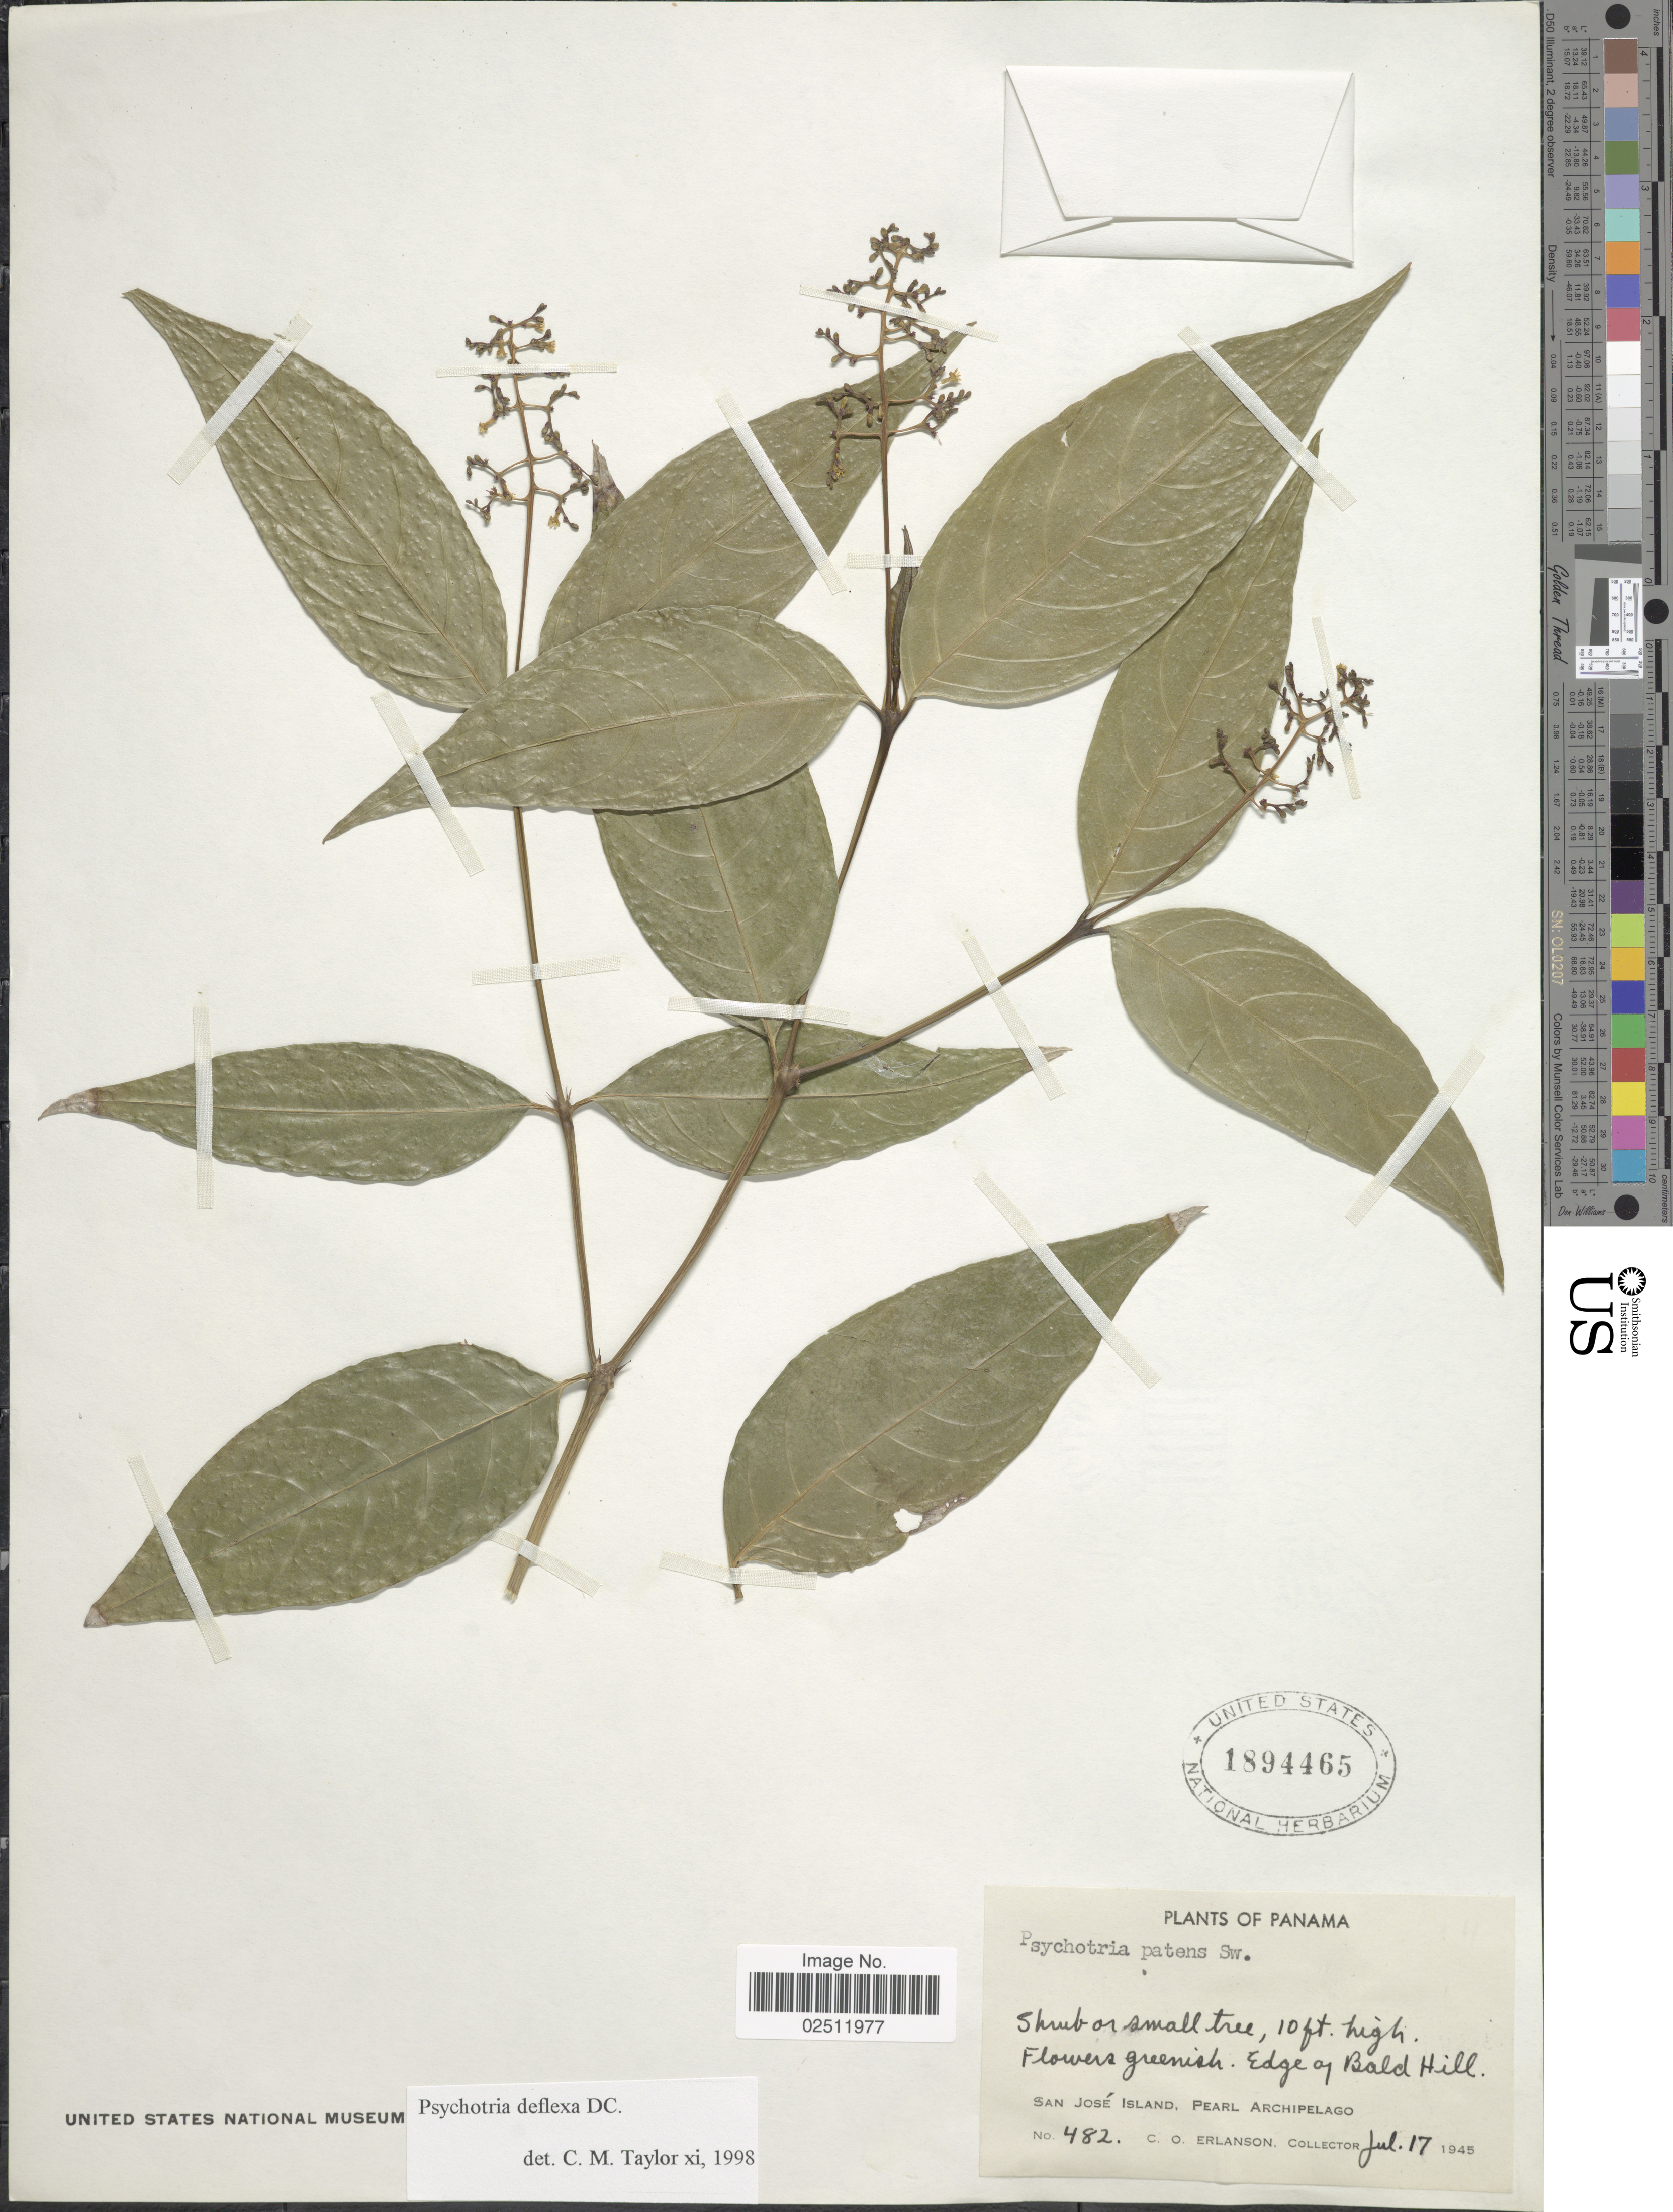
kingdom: Plantae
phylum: Tracheophyta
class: Magnoliopsida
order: Gentianales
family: Rubiaceae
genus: Psychotria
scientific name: Psychotria deflexa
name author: DC.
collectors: C. O. Erlanson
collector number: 482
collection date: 1945-07-17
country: Panama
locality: Edge of Bald Hill, San José Island, Pearl Archipelago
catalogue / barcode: US 1894465